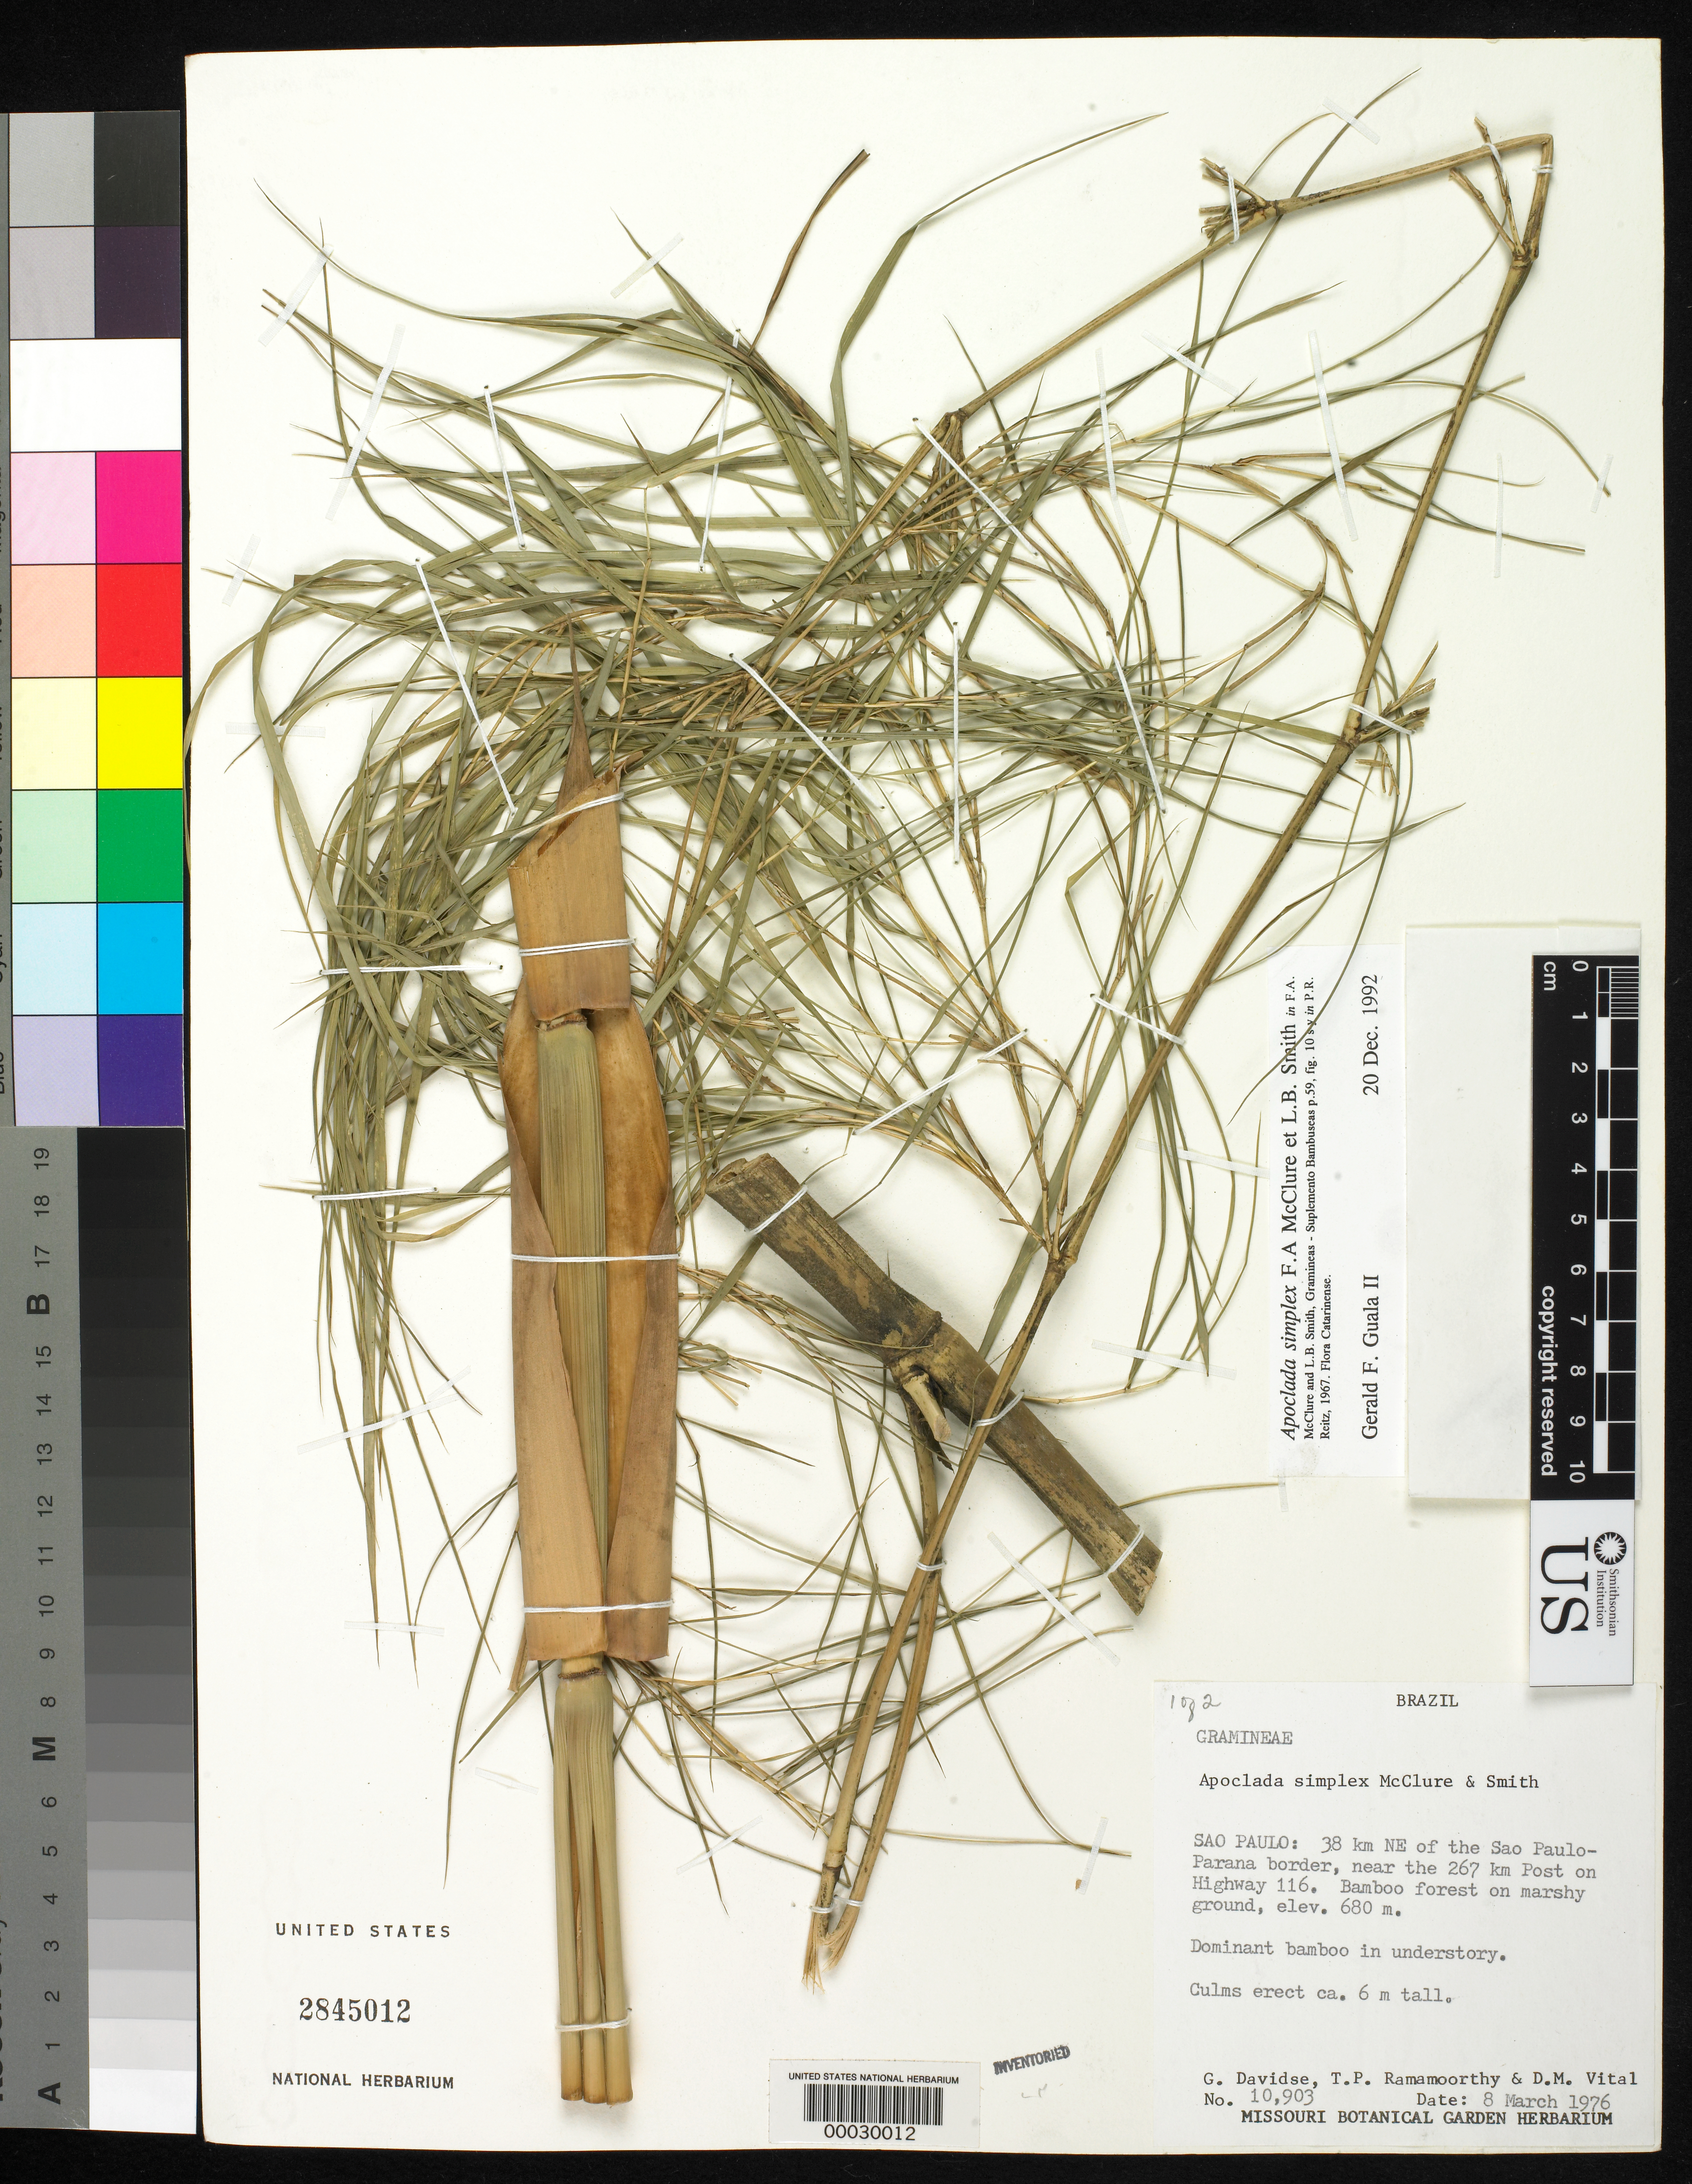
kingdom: Plantae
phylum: Tracheophyta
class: Liliopsida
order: Poales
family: Poaceae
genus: Apoclada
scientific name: Apoclada simplex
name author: McClure & L.B. Sm. in Reitz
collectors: G. Davidse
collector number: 10903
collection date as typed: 08 Mar 1976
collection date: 1976-03-08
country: Brazil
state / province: São Paulo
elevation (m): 680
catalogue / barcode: US 2845012